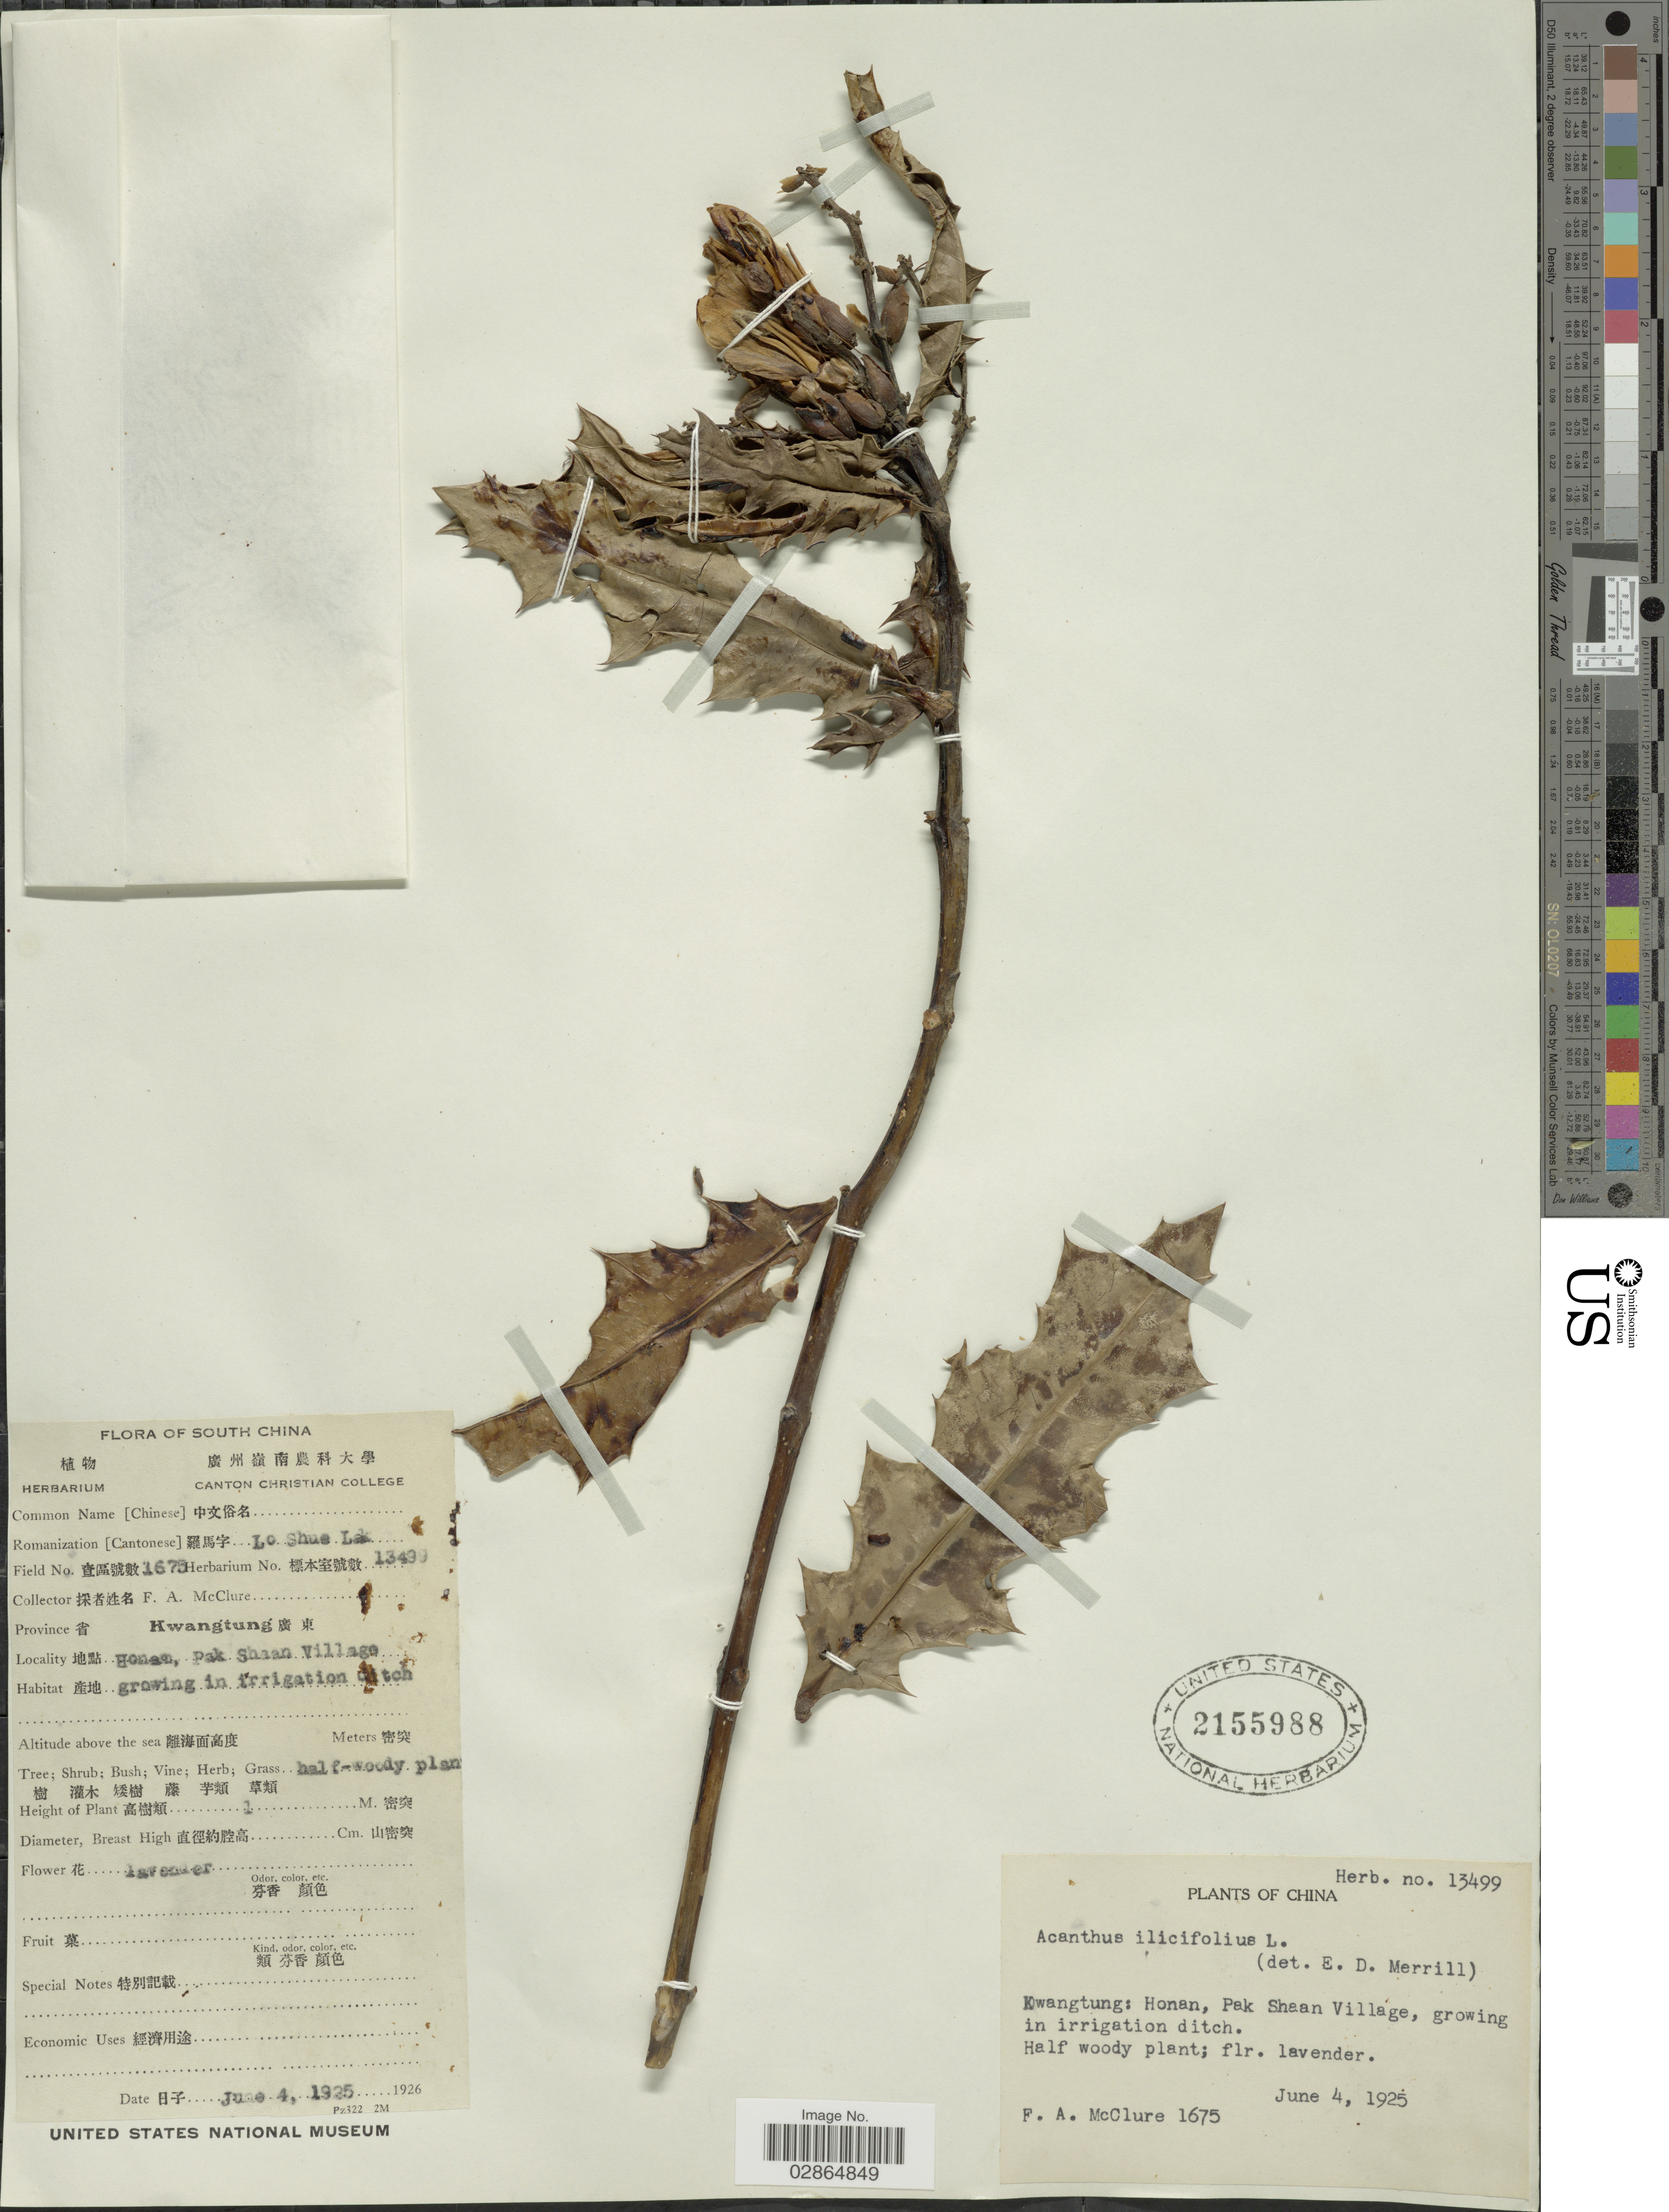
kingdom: Plantae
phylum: Tracheophyta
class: Magnoliopsida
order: Lamiales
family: Acanthaceae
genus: Acanthus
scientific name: Acanthus ilicifolius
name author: L.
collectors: F. A. McClure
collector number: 1675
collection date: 1925-06-04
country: China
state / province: Guangdong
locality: Kwangtung, Honam, Paak Shaan Village. South China.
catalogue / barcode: US 2155988